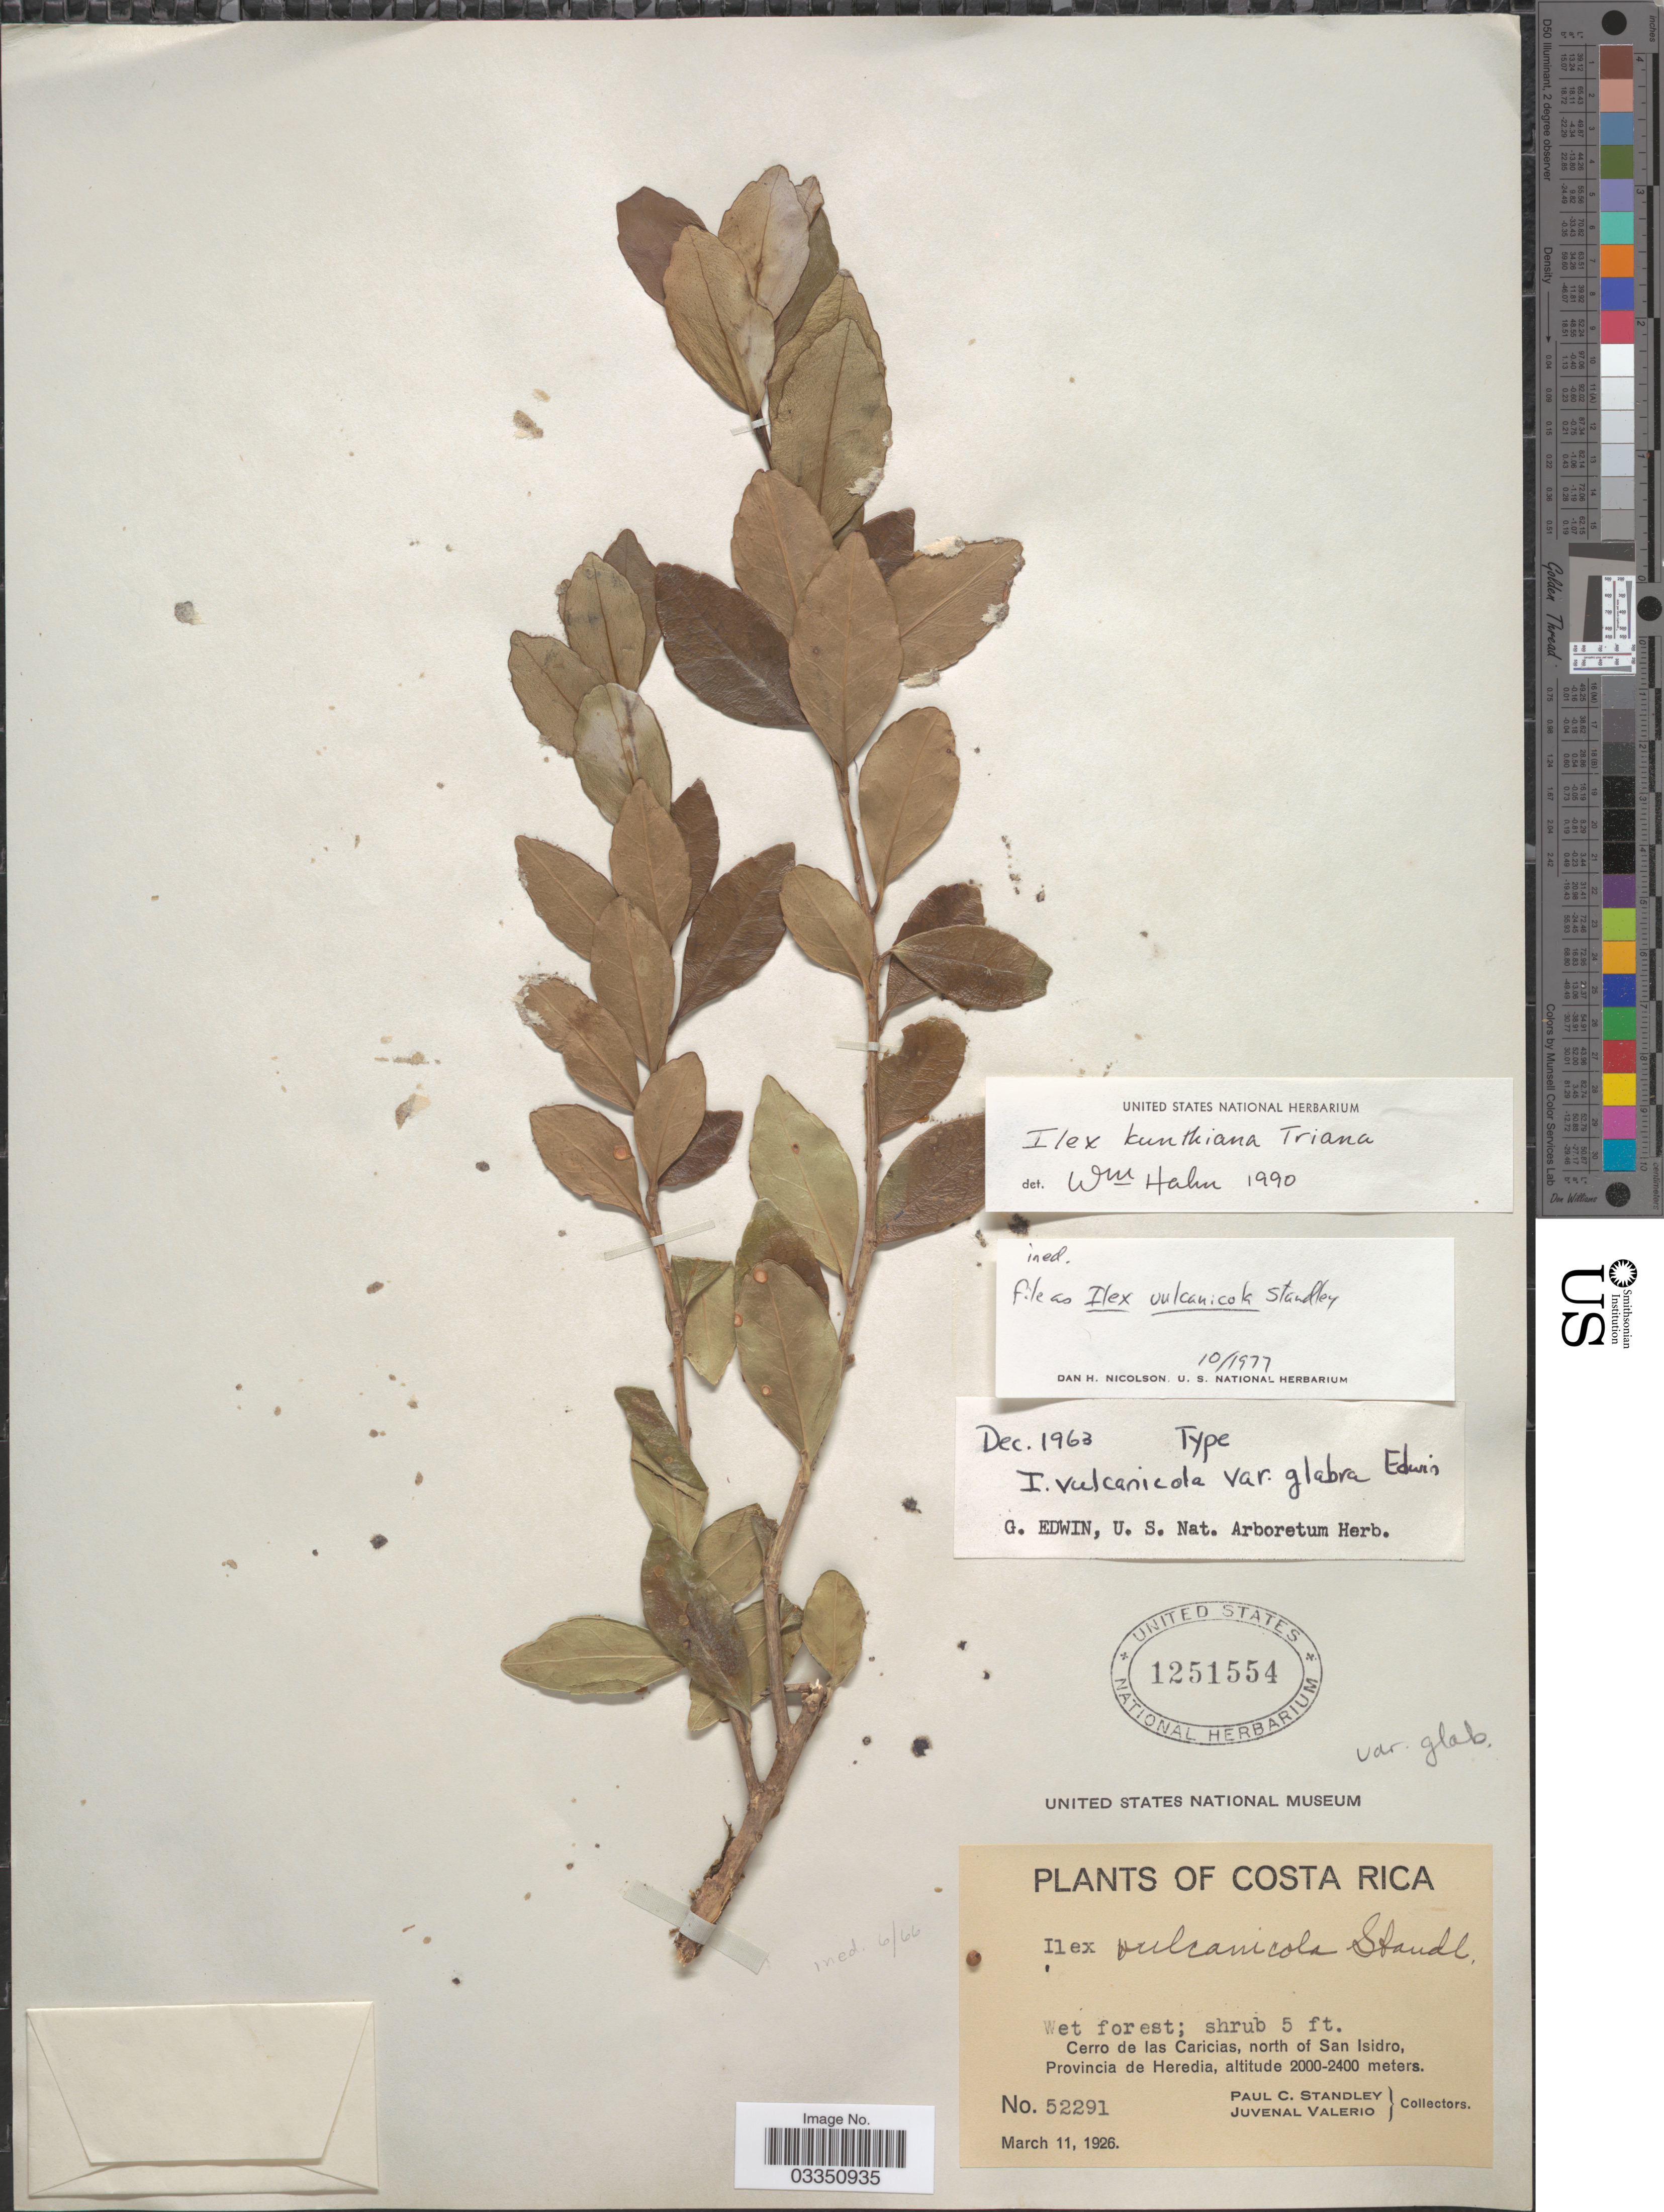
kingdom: Plantae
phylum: Tracheophyta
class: Magnoliopsida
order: Aquifoliales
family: Aquifoliaceae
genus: Ilex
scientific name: Ilex kunthiana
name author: Triana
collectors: P. C. Standley & J. Valerio R.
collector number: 52291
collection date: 1926-03-11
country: Costa Rica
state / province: Heredia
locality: Cerro de las Caricias, north of San Isidro.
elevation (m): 2000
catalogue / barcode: US 1251554